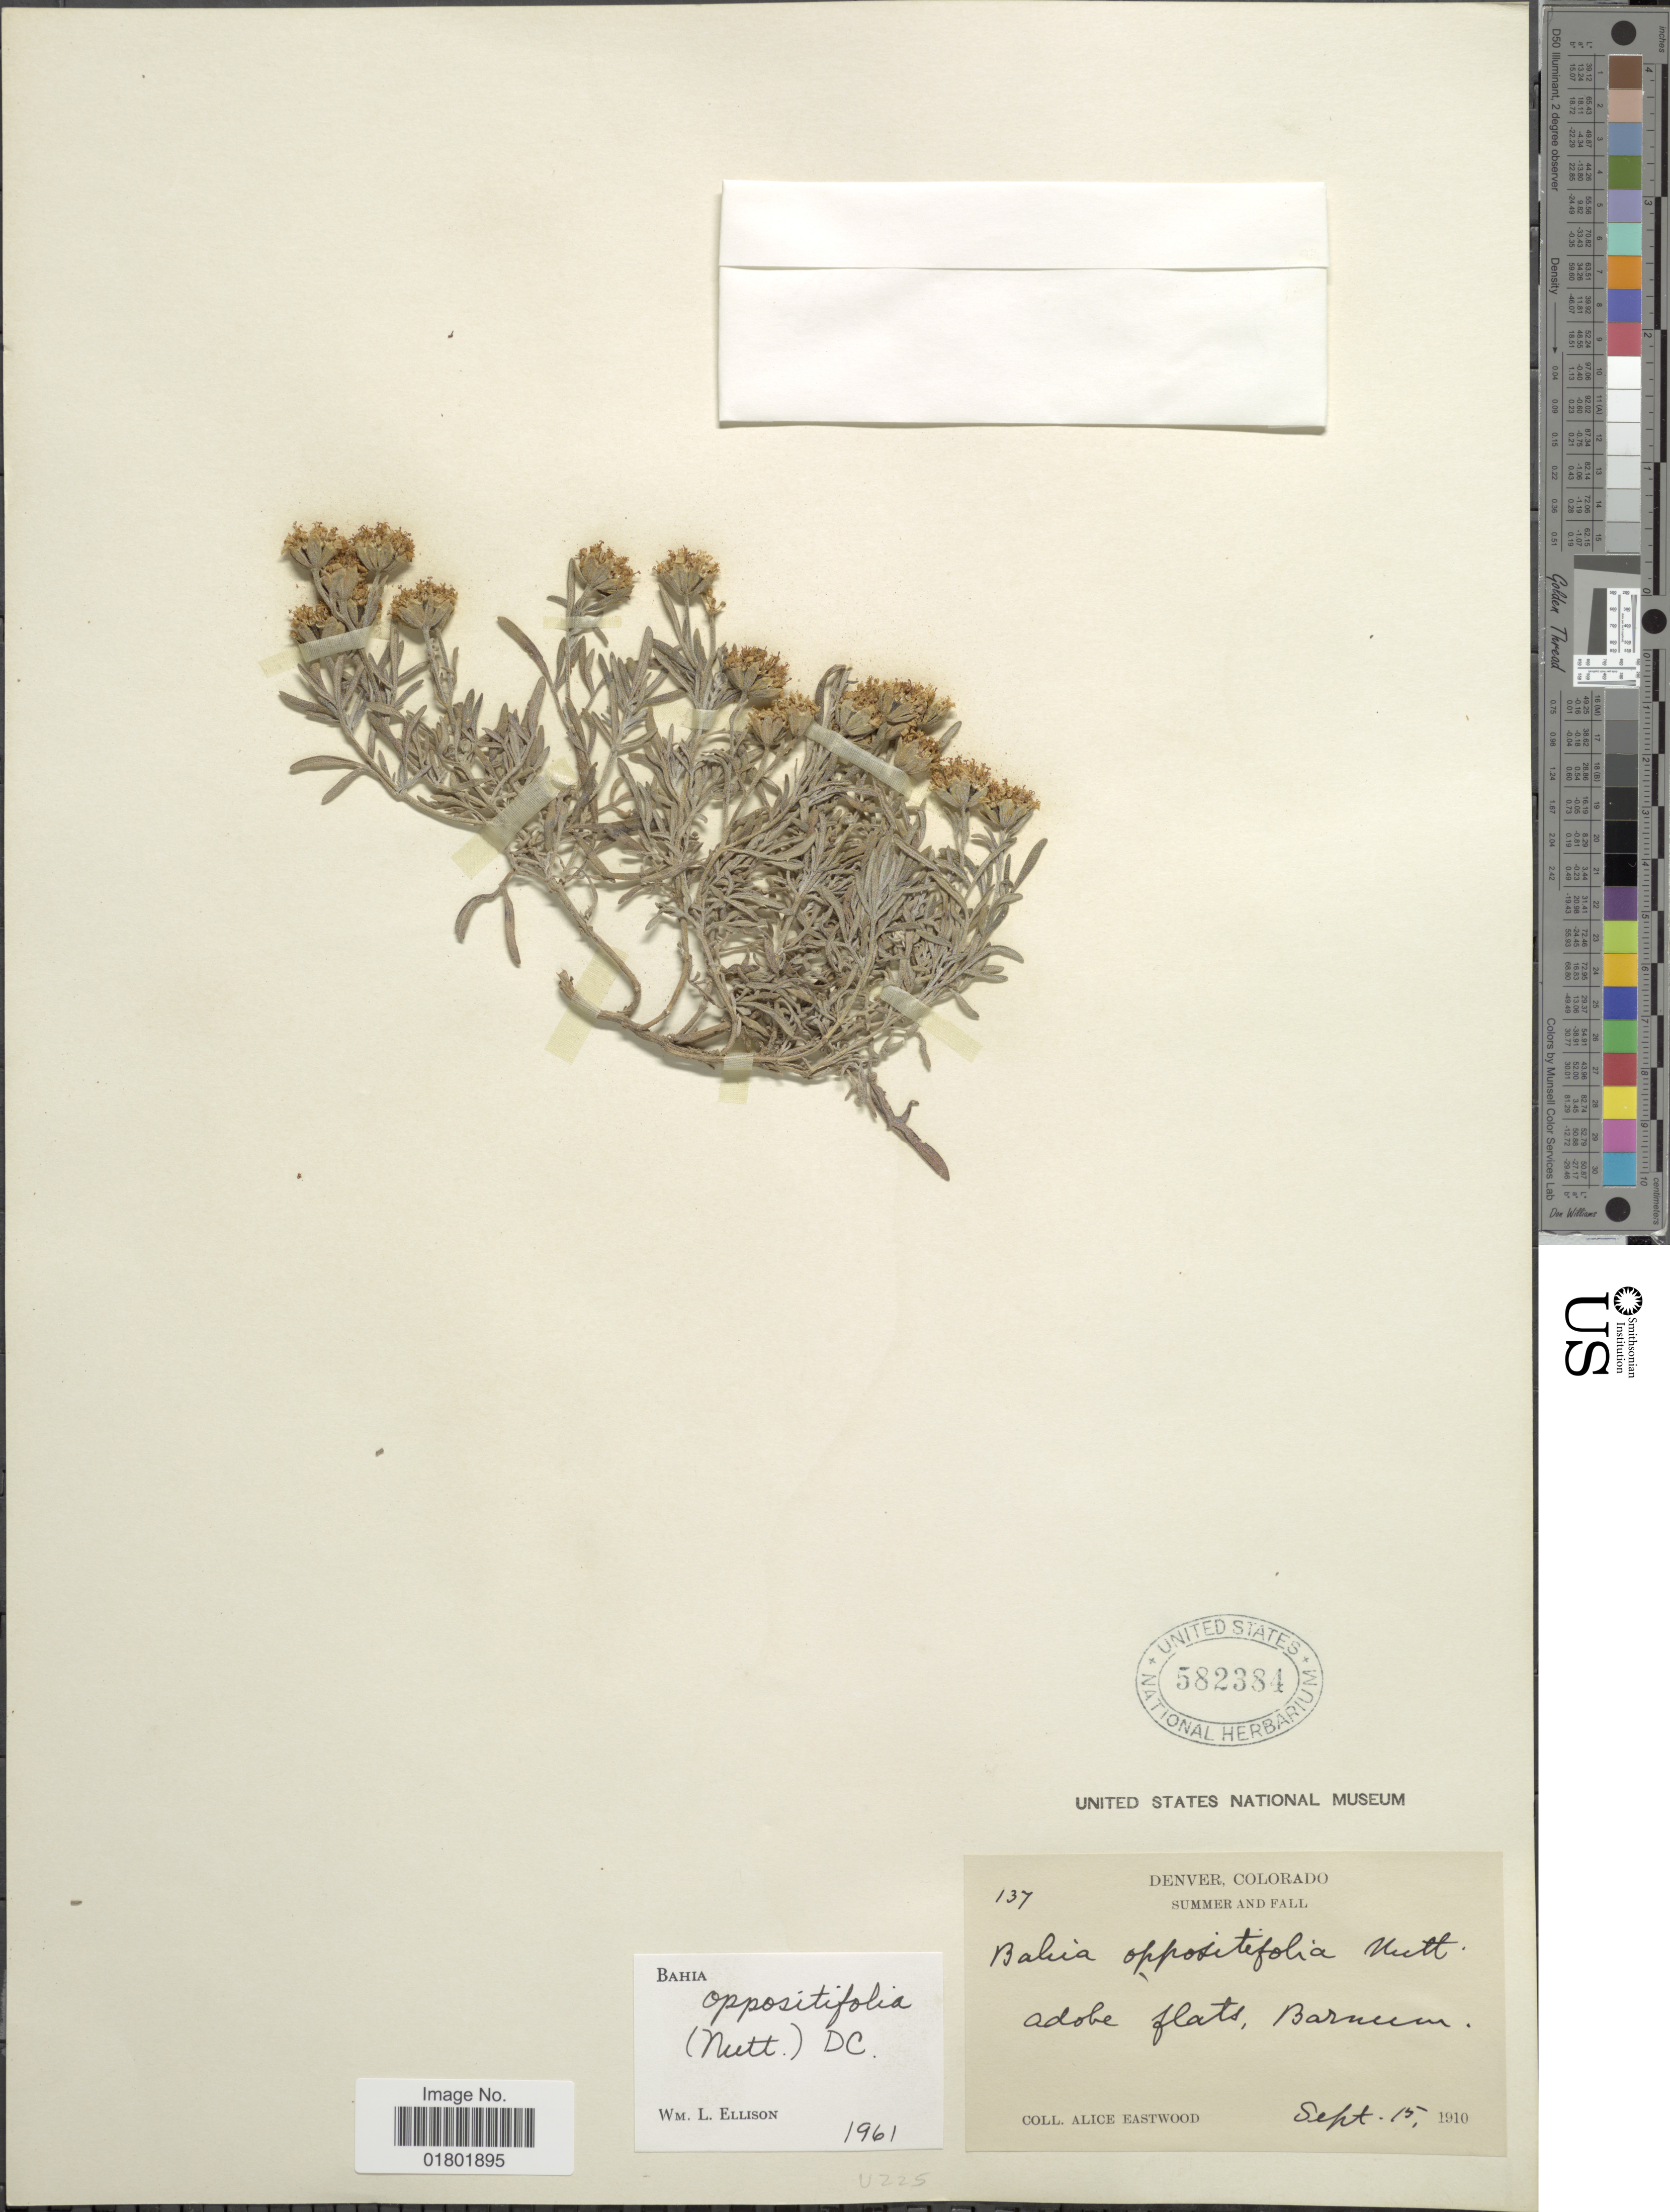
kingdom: Plantae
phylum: Tracheophyta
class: Magnoliopsida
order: Asterales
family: Asteraceae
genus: Bahia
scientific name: Bahia oppositifolia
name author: Nutt.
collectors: A. Eastwood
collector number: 137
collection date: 1910-09-15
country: United States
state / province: Colorado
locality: Denver, adobe flats, Barnum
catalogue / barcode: US 582384